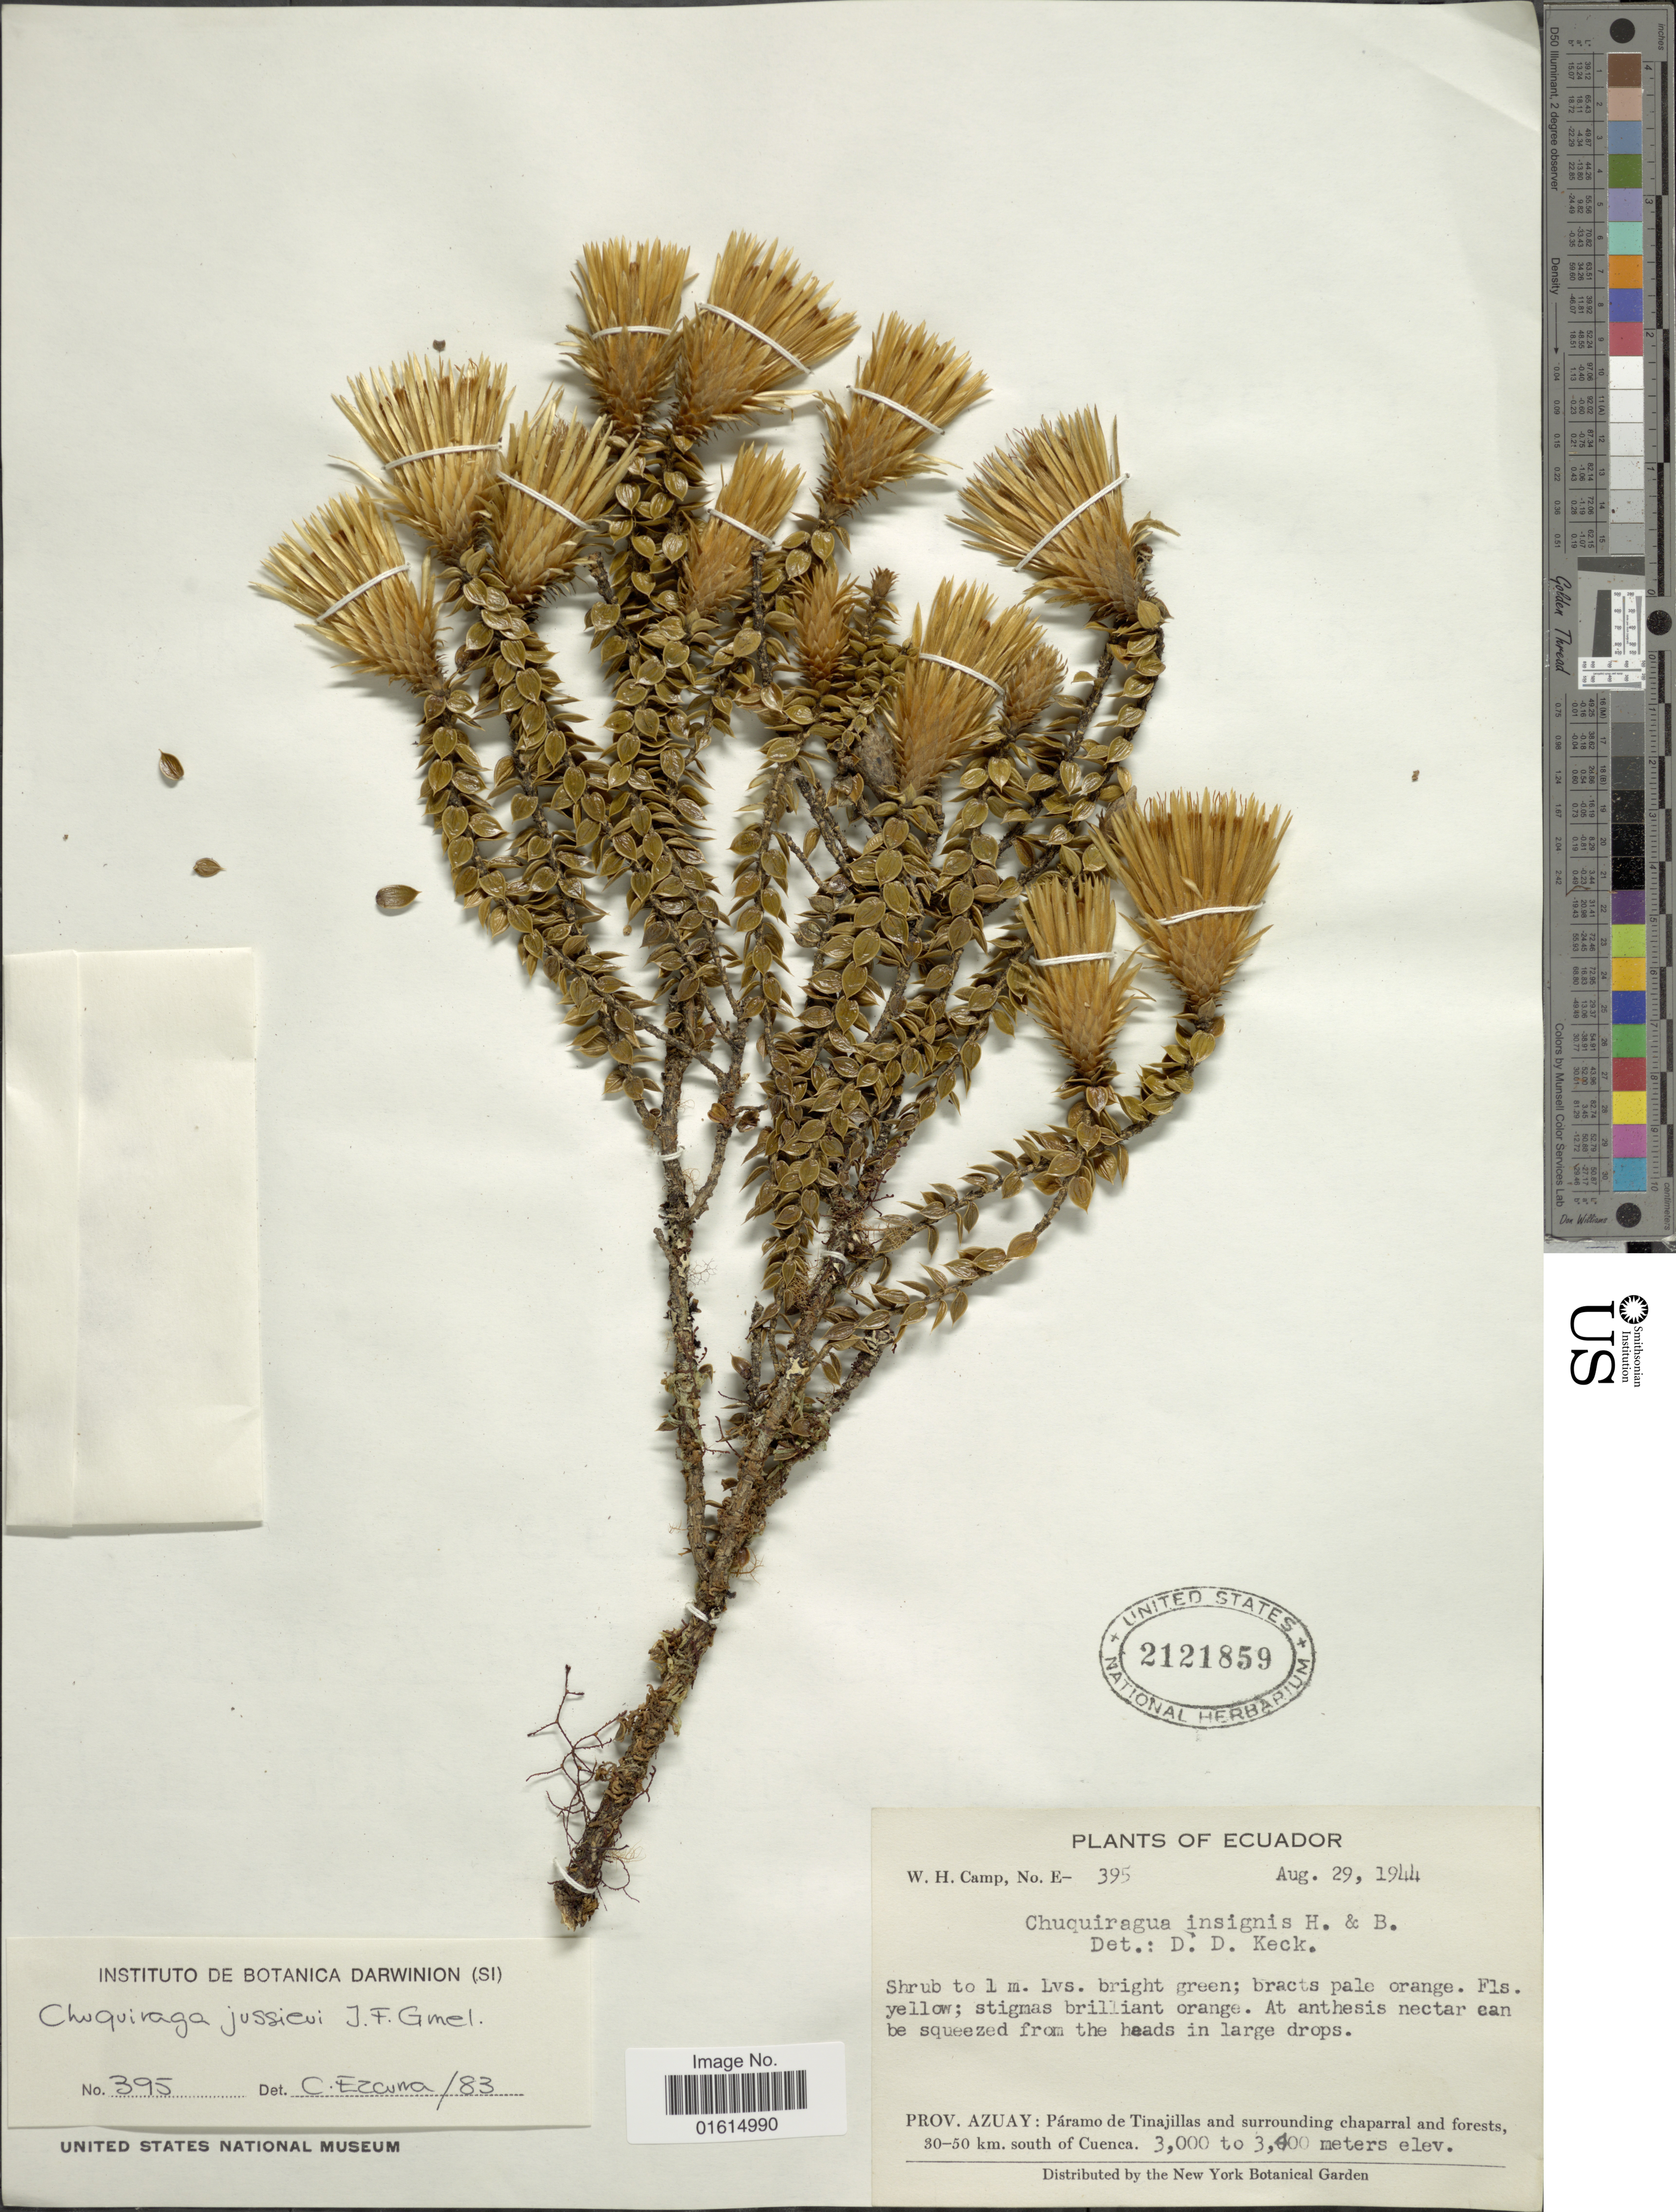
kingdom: Plantae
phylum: Tracheophyta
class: Magnoliopsida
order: Asterales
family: Asteraceae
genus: Chuquiraga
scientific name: Chuquiraga jussieui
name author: J.F. Gmel.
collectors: W. H. Camp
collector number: E-395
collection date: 1944-08-29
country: Ecuador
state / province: Azuay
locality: Prov. Azuay, Paramo de Tinajillas and surrounding chaparral and forests, 30-50 km south of Cuenca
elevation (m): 3000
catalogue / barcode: US 2121859